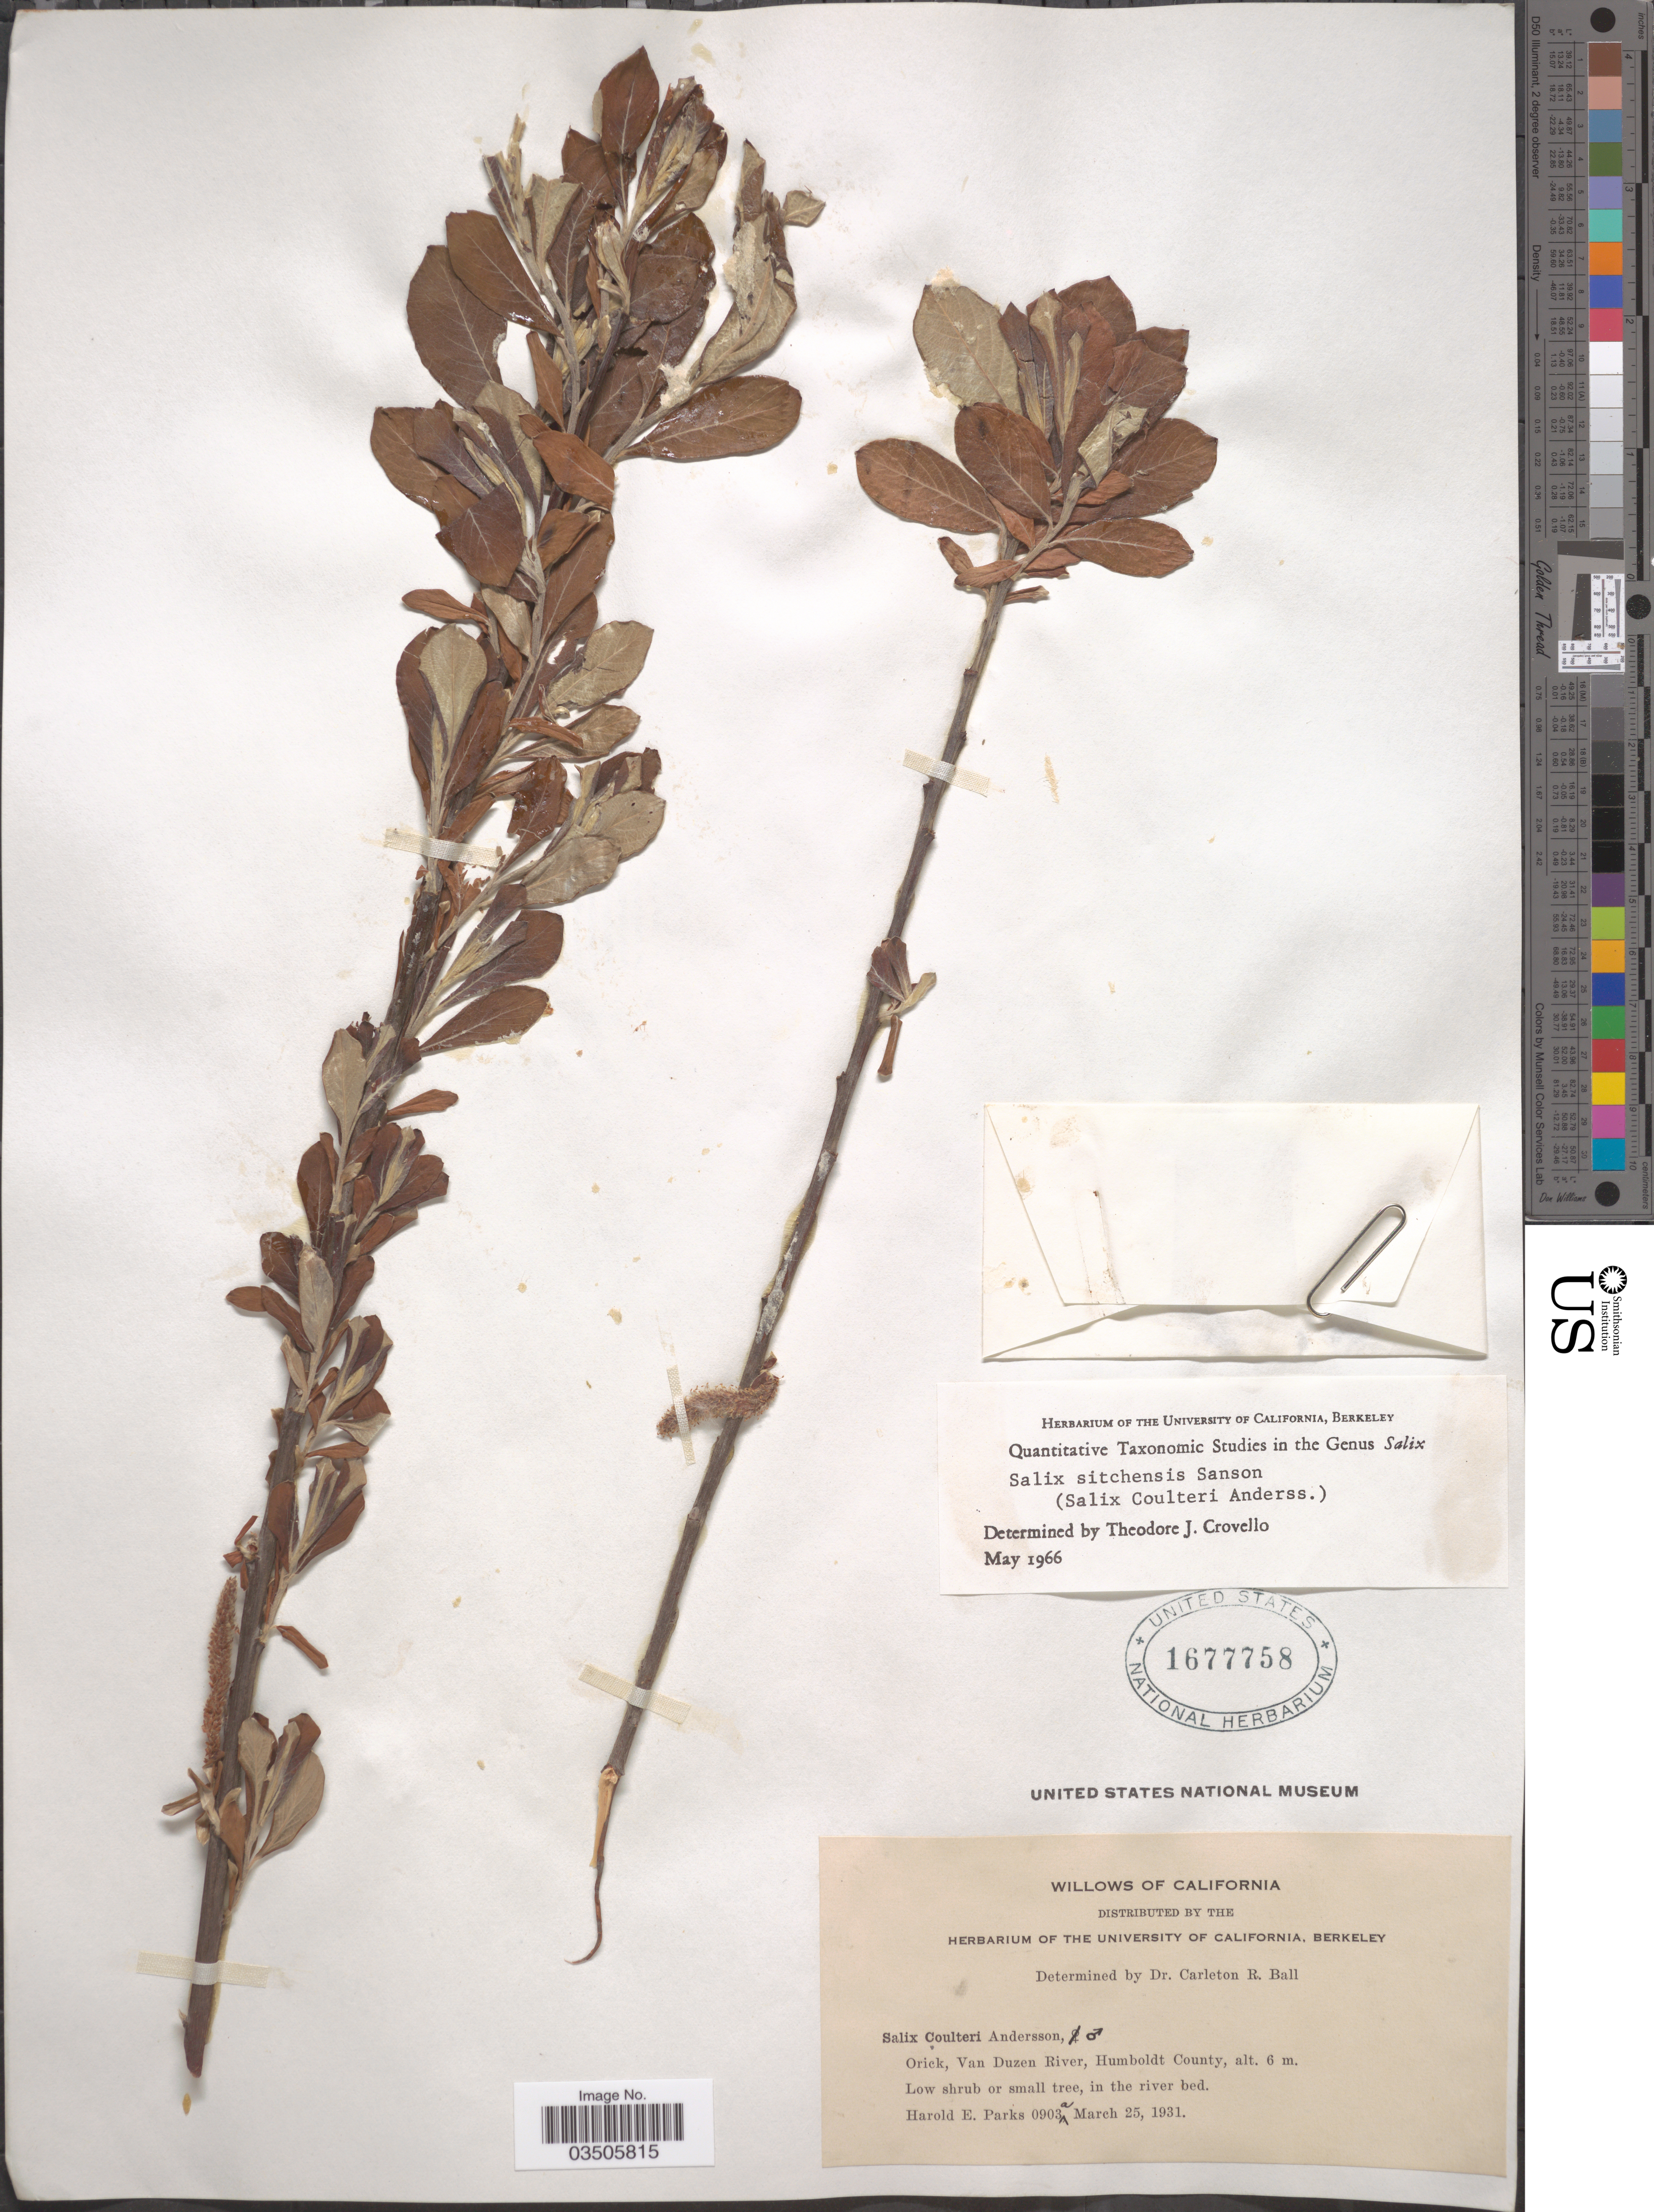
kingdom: Plantae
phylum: Tracheophyta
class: Magnoliopsida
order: Malpighiales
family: Salicaceae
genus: Salix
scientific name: Salix sitchensis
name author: Sanson ex Bong.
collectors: H. E. Parks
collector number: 0903a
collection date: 1931-03-25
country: United States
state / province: California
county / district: Humboldt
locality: Orick, Van Duzen River, Humboldt County.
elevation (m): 6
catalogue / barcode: US 1677758